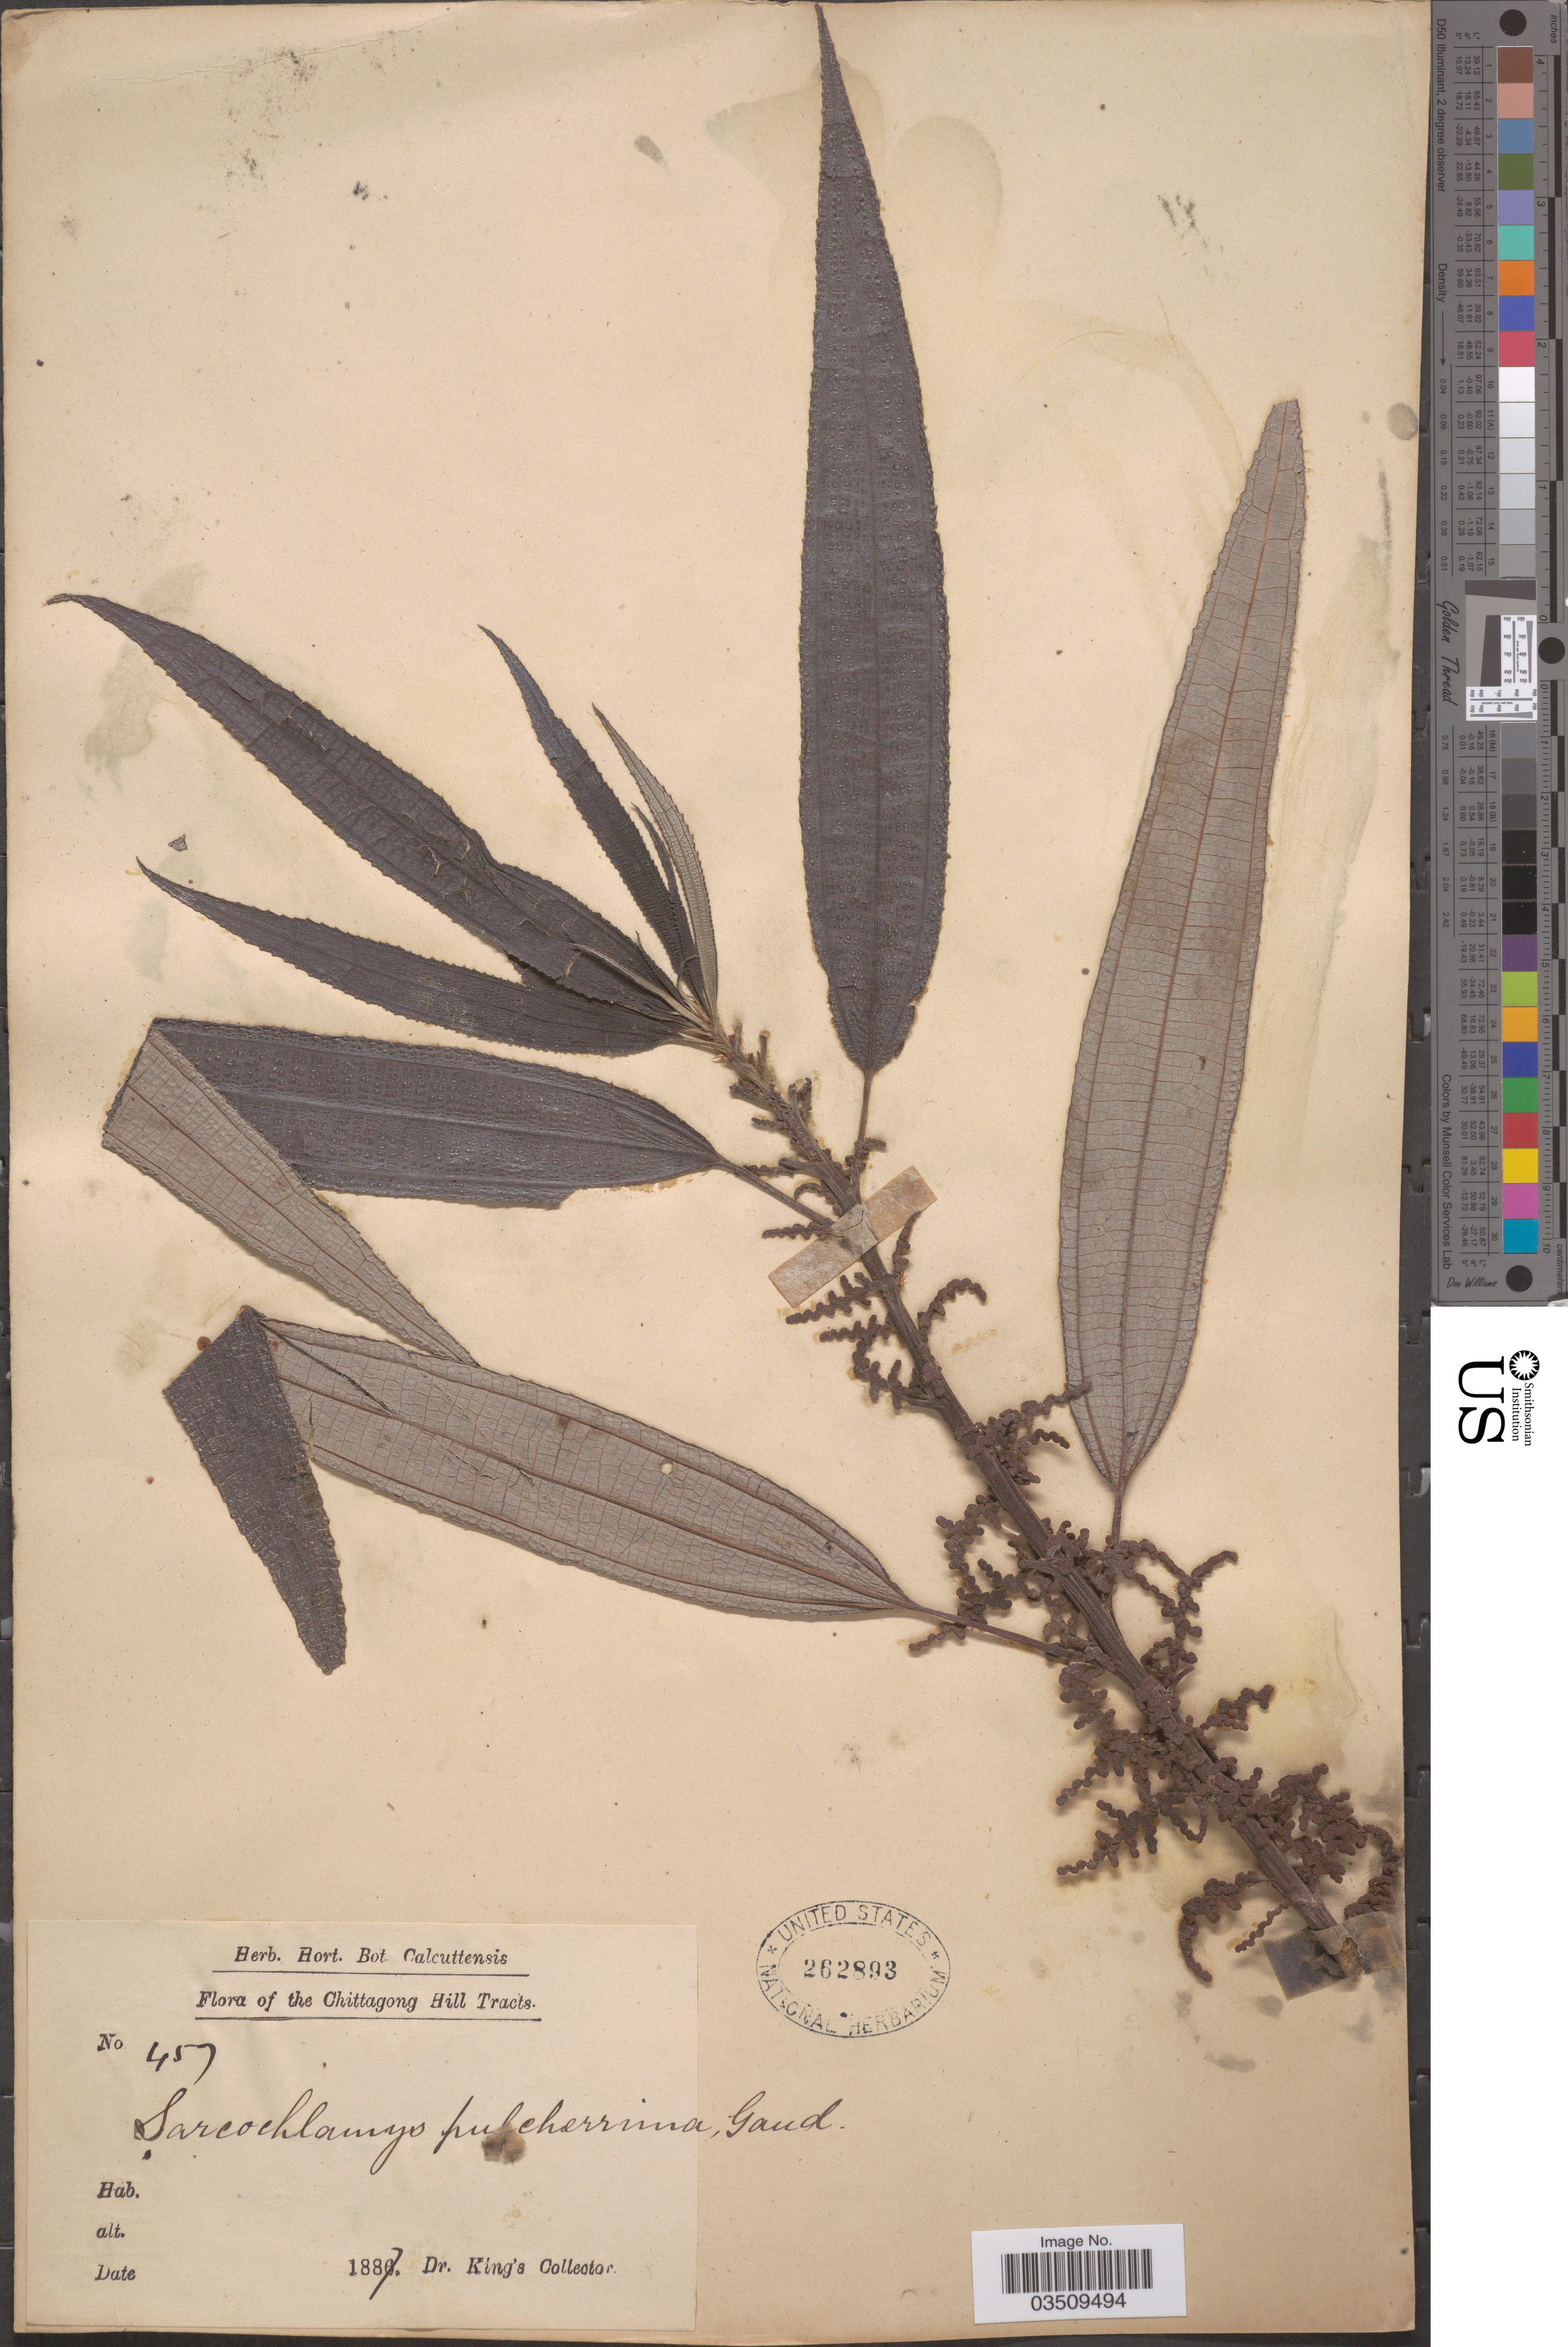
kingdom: Plantae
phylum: Tracheophyta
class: Magnoliopsida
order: Rosales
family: Urticaceae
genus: Sarcochlamys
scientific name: Sarcochlamys pulcherrima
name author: Gaudich.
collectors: Dr. King's collector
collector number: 457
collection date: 1887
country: Bangladesh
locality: The Chittagong Hill Tracts.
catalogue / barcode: US 262893